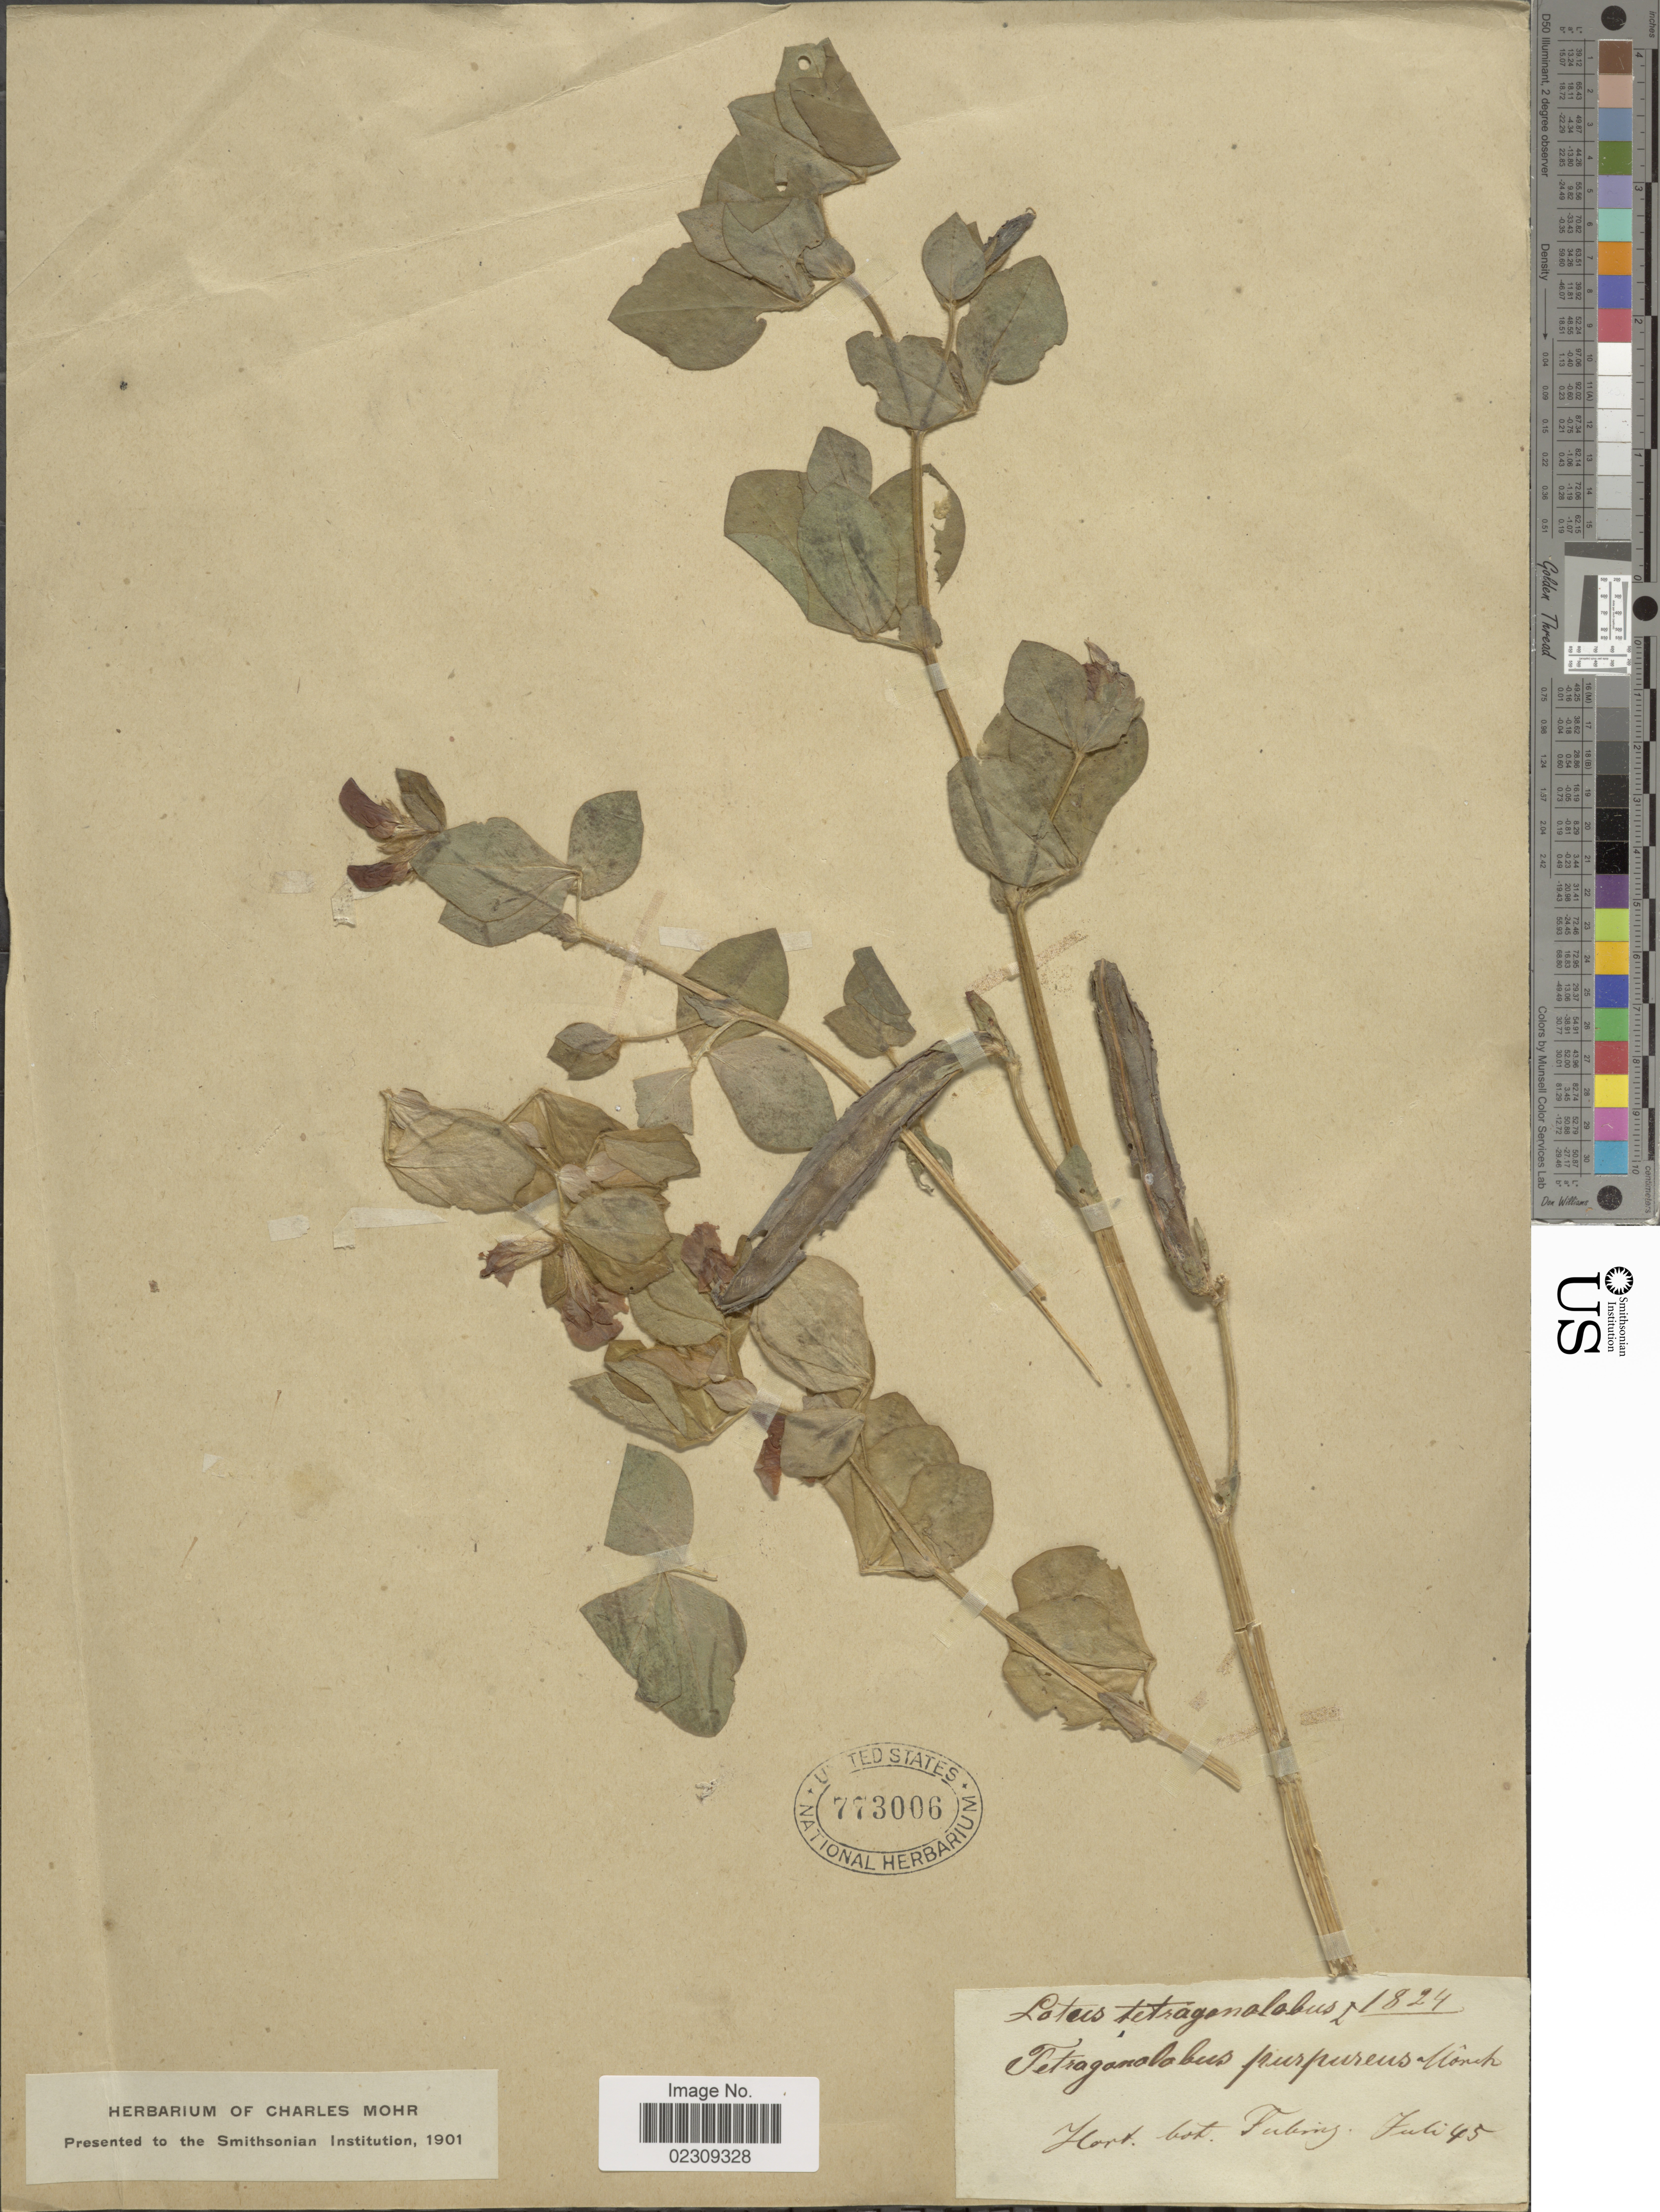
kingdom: Plantae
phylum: Tracheophyta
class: Magnoliopsida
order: Fabales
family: Fabaceae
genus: Tetragonolobus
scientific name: Tetragonolobus purpureus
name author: Moench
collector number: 1824?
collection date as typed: Transcribed d/m/y: /7/45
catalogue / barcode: US 773006